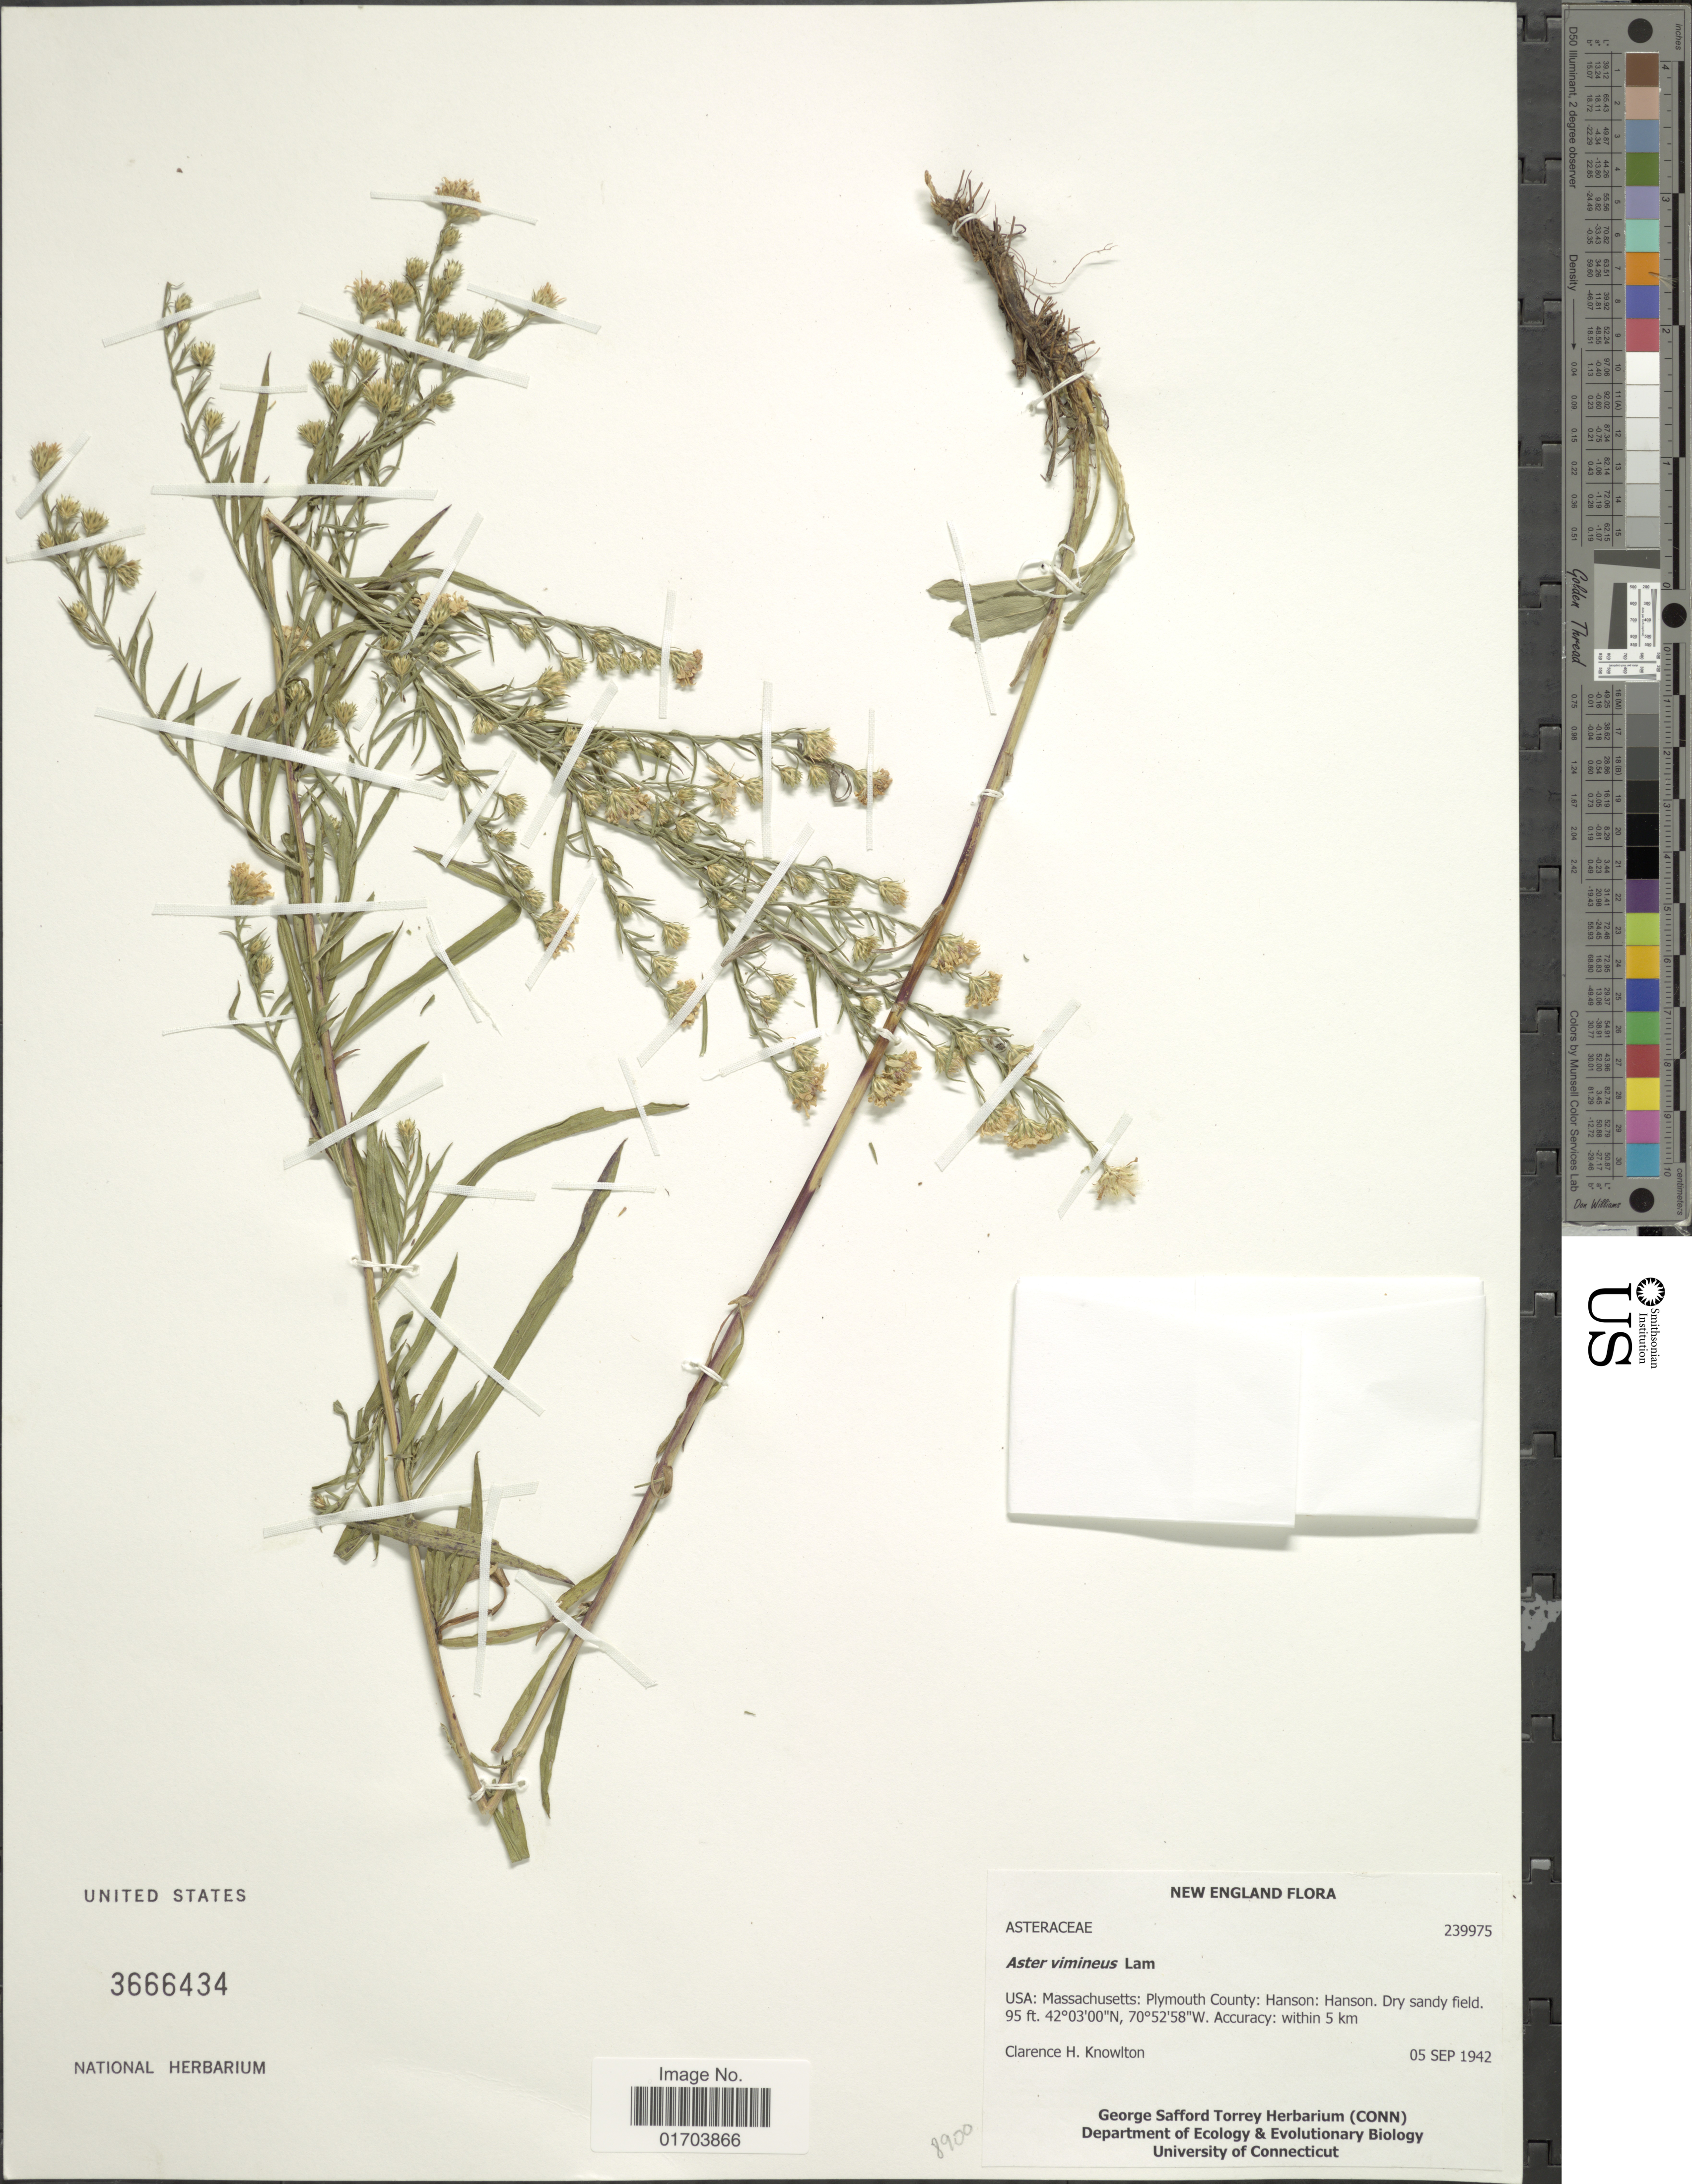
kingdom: Plantae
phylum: Tracheophyta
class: Magnoliopsida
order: Asterales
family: Asteraceae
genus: Symphyotrichum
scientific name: Symphyotrichum racemosum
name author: (Elliott) G.L. Nesom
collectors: C. H. Knowlton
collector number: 239975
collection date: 1942-09-05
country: United States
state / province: Massachusetts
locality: Plymouth County: Hanson: Hanson. Dry sandy field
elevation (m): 29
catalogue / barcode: US 3666434